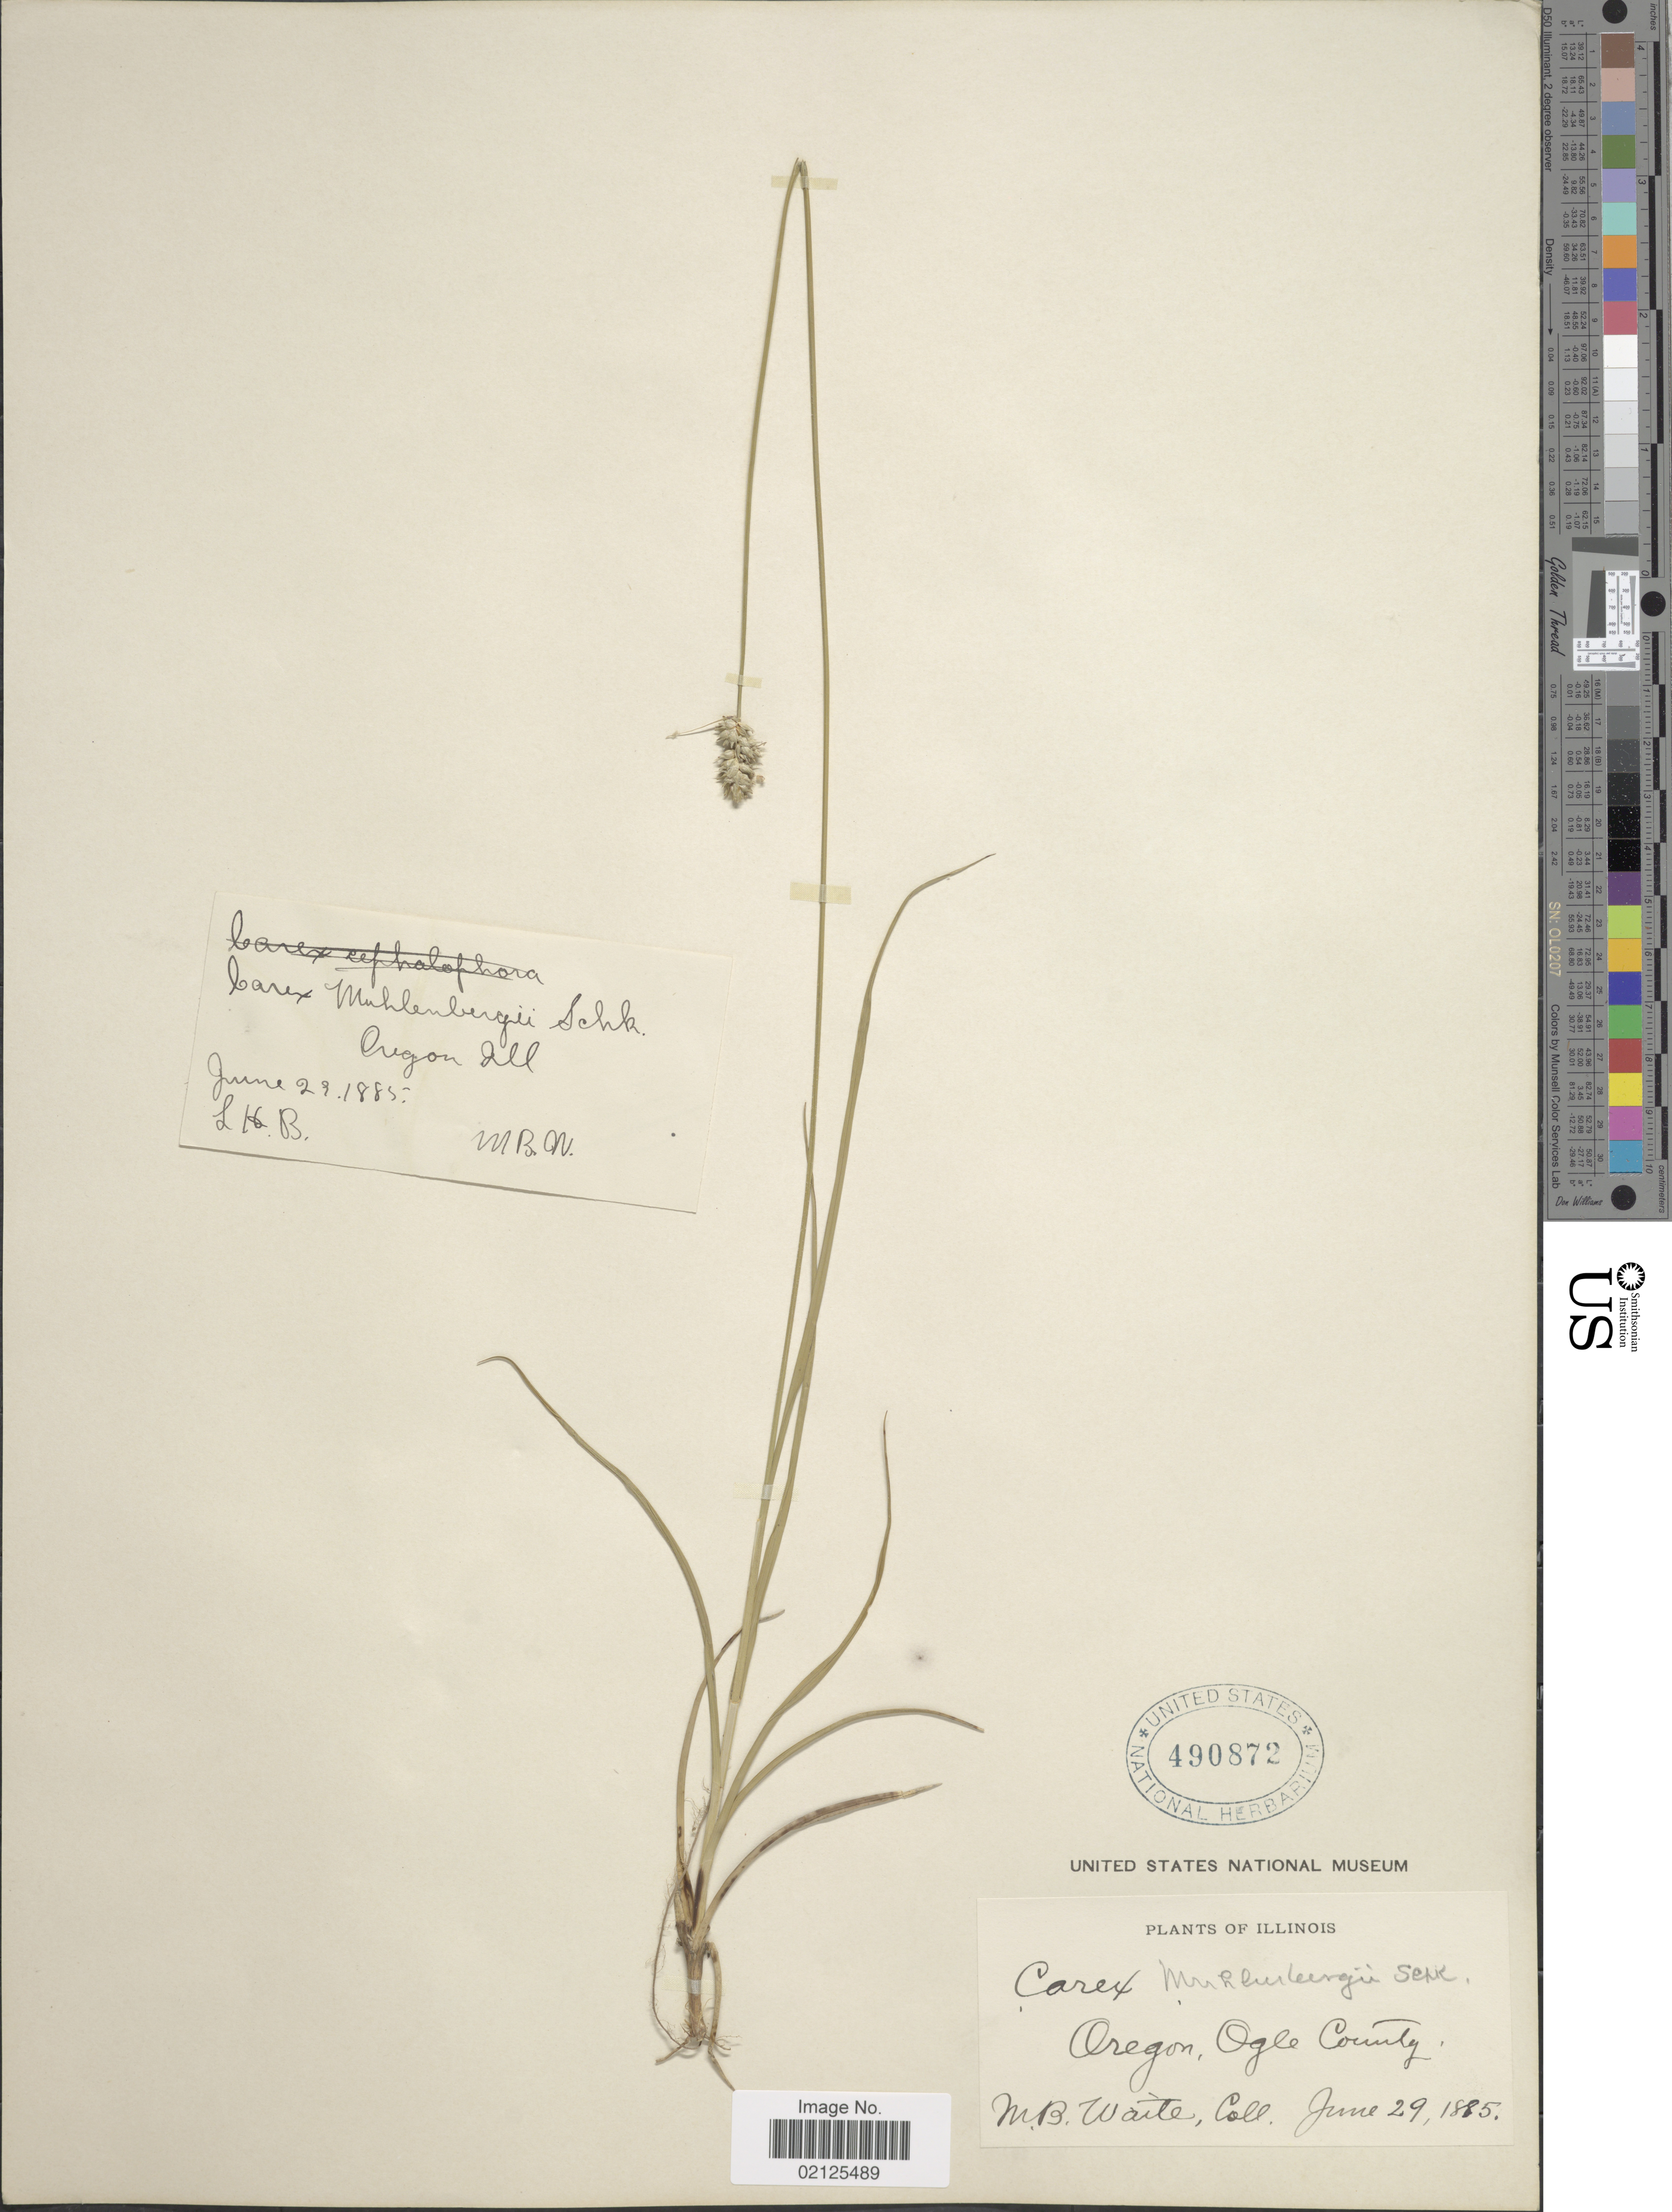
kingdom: Plantae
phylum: Tracheophyta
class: Liliopsida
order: Poales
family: Cyperaceae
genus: Carex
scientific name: Carex muehlenbergii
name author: Willd.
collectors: M. B. Waite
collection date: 1885-06-29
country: United States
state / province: Oregon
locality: Ogle County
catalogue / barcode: US 490872